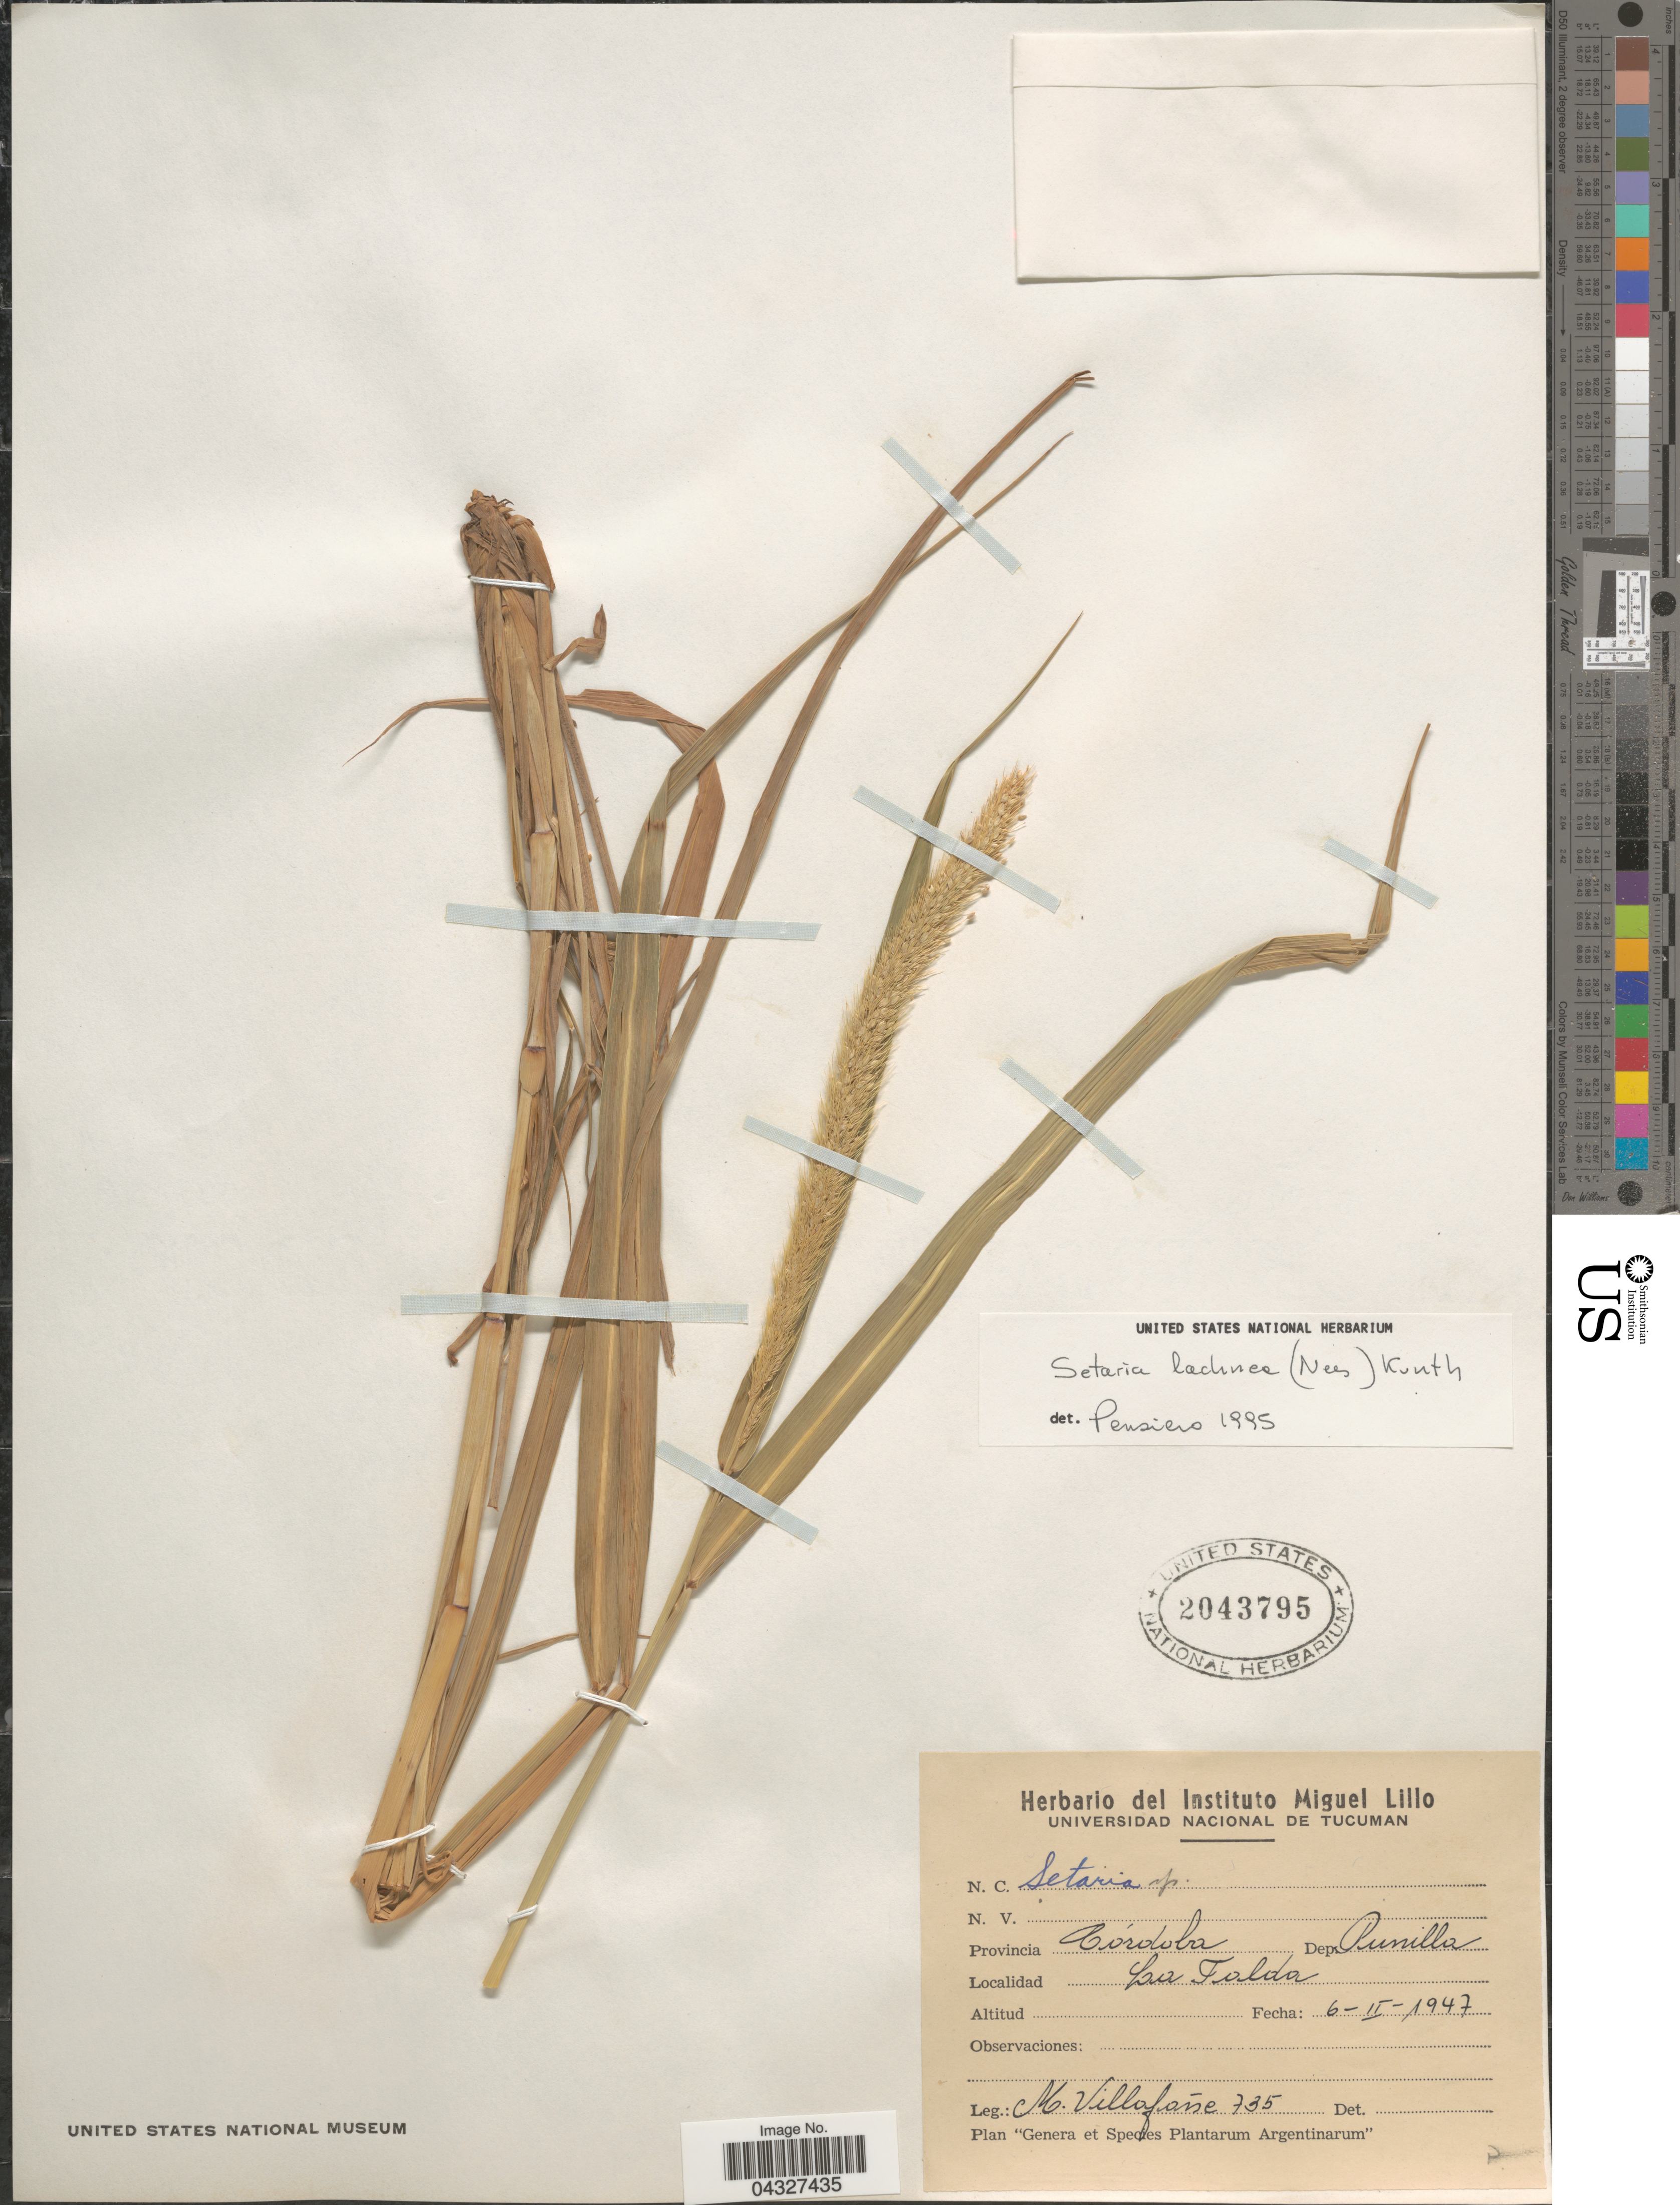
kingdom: Plantae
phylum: Tracheophyta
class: Liliopsida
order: Poales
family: Poaceae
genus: Setaria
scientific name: Setaria lachnea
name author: (Nees) Kunth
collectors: M. Villafane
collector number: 735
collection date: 1947-02-06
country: Argentina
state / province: Cordoba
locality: Córdoba. Dep. Punilla. La Falda.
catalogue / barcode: US 2043795